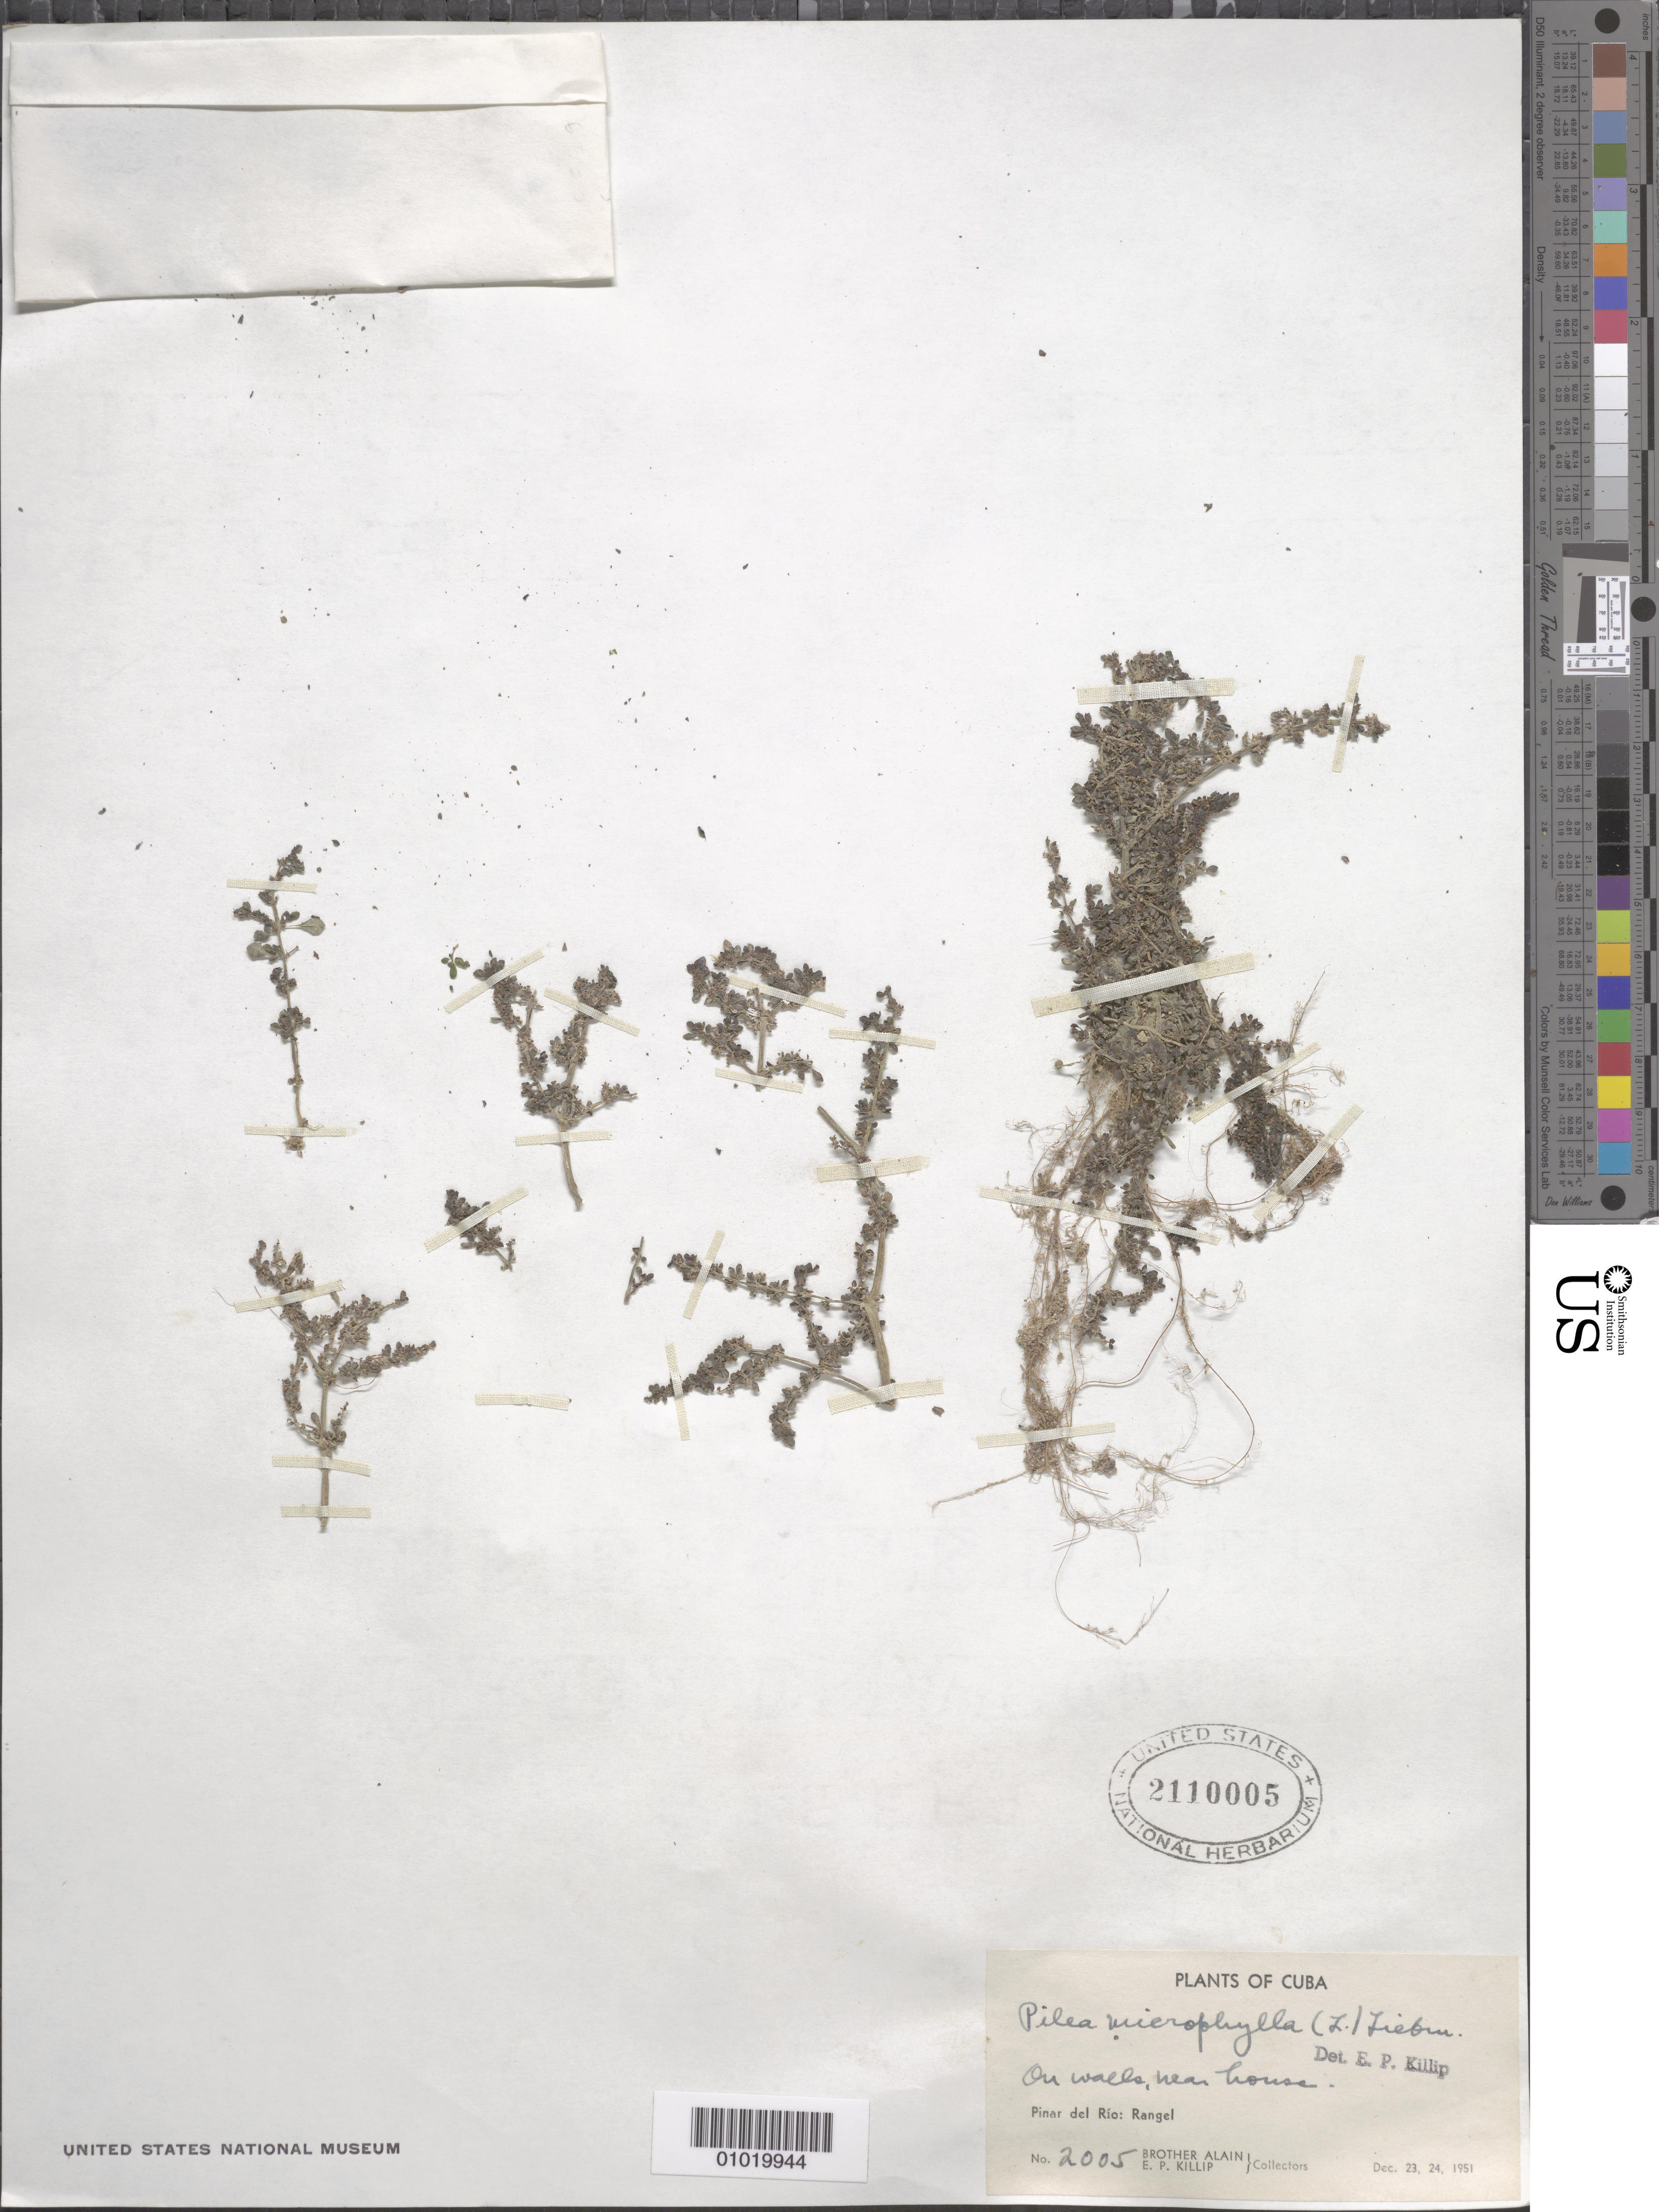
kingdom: Plantae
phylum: Tracheophyta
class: Magnoliopsida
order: Rosales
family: Urticaceae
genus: Pilea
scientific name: Pilea microphylla var. microphylla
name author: (L.) Liebm.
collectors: A. H. Liogier & E. P. Killip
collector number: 2005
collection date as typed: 23 Dec 1951 to 24 Dec 1951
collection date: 1951-12-23/1951-12-24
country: Cuba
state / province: Pinar del Rio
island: Cuba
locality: Pinar del Rio: Rangel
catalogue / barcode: US 2110005